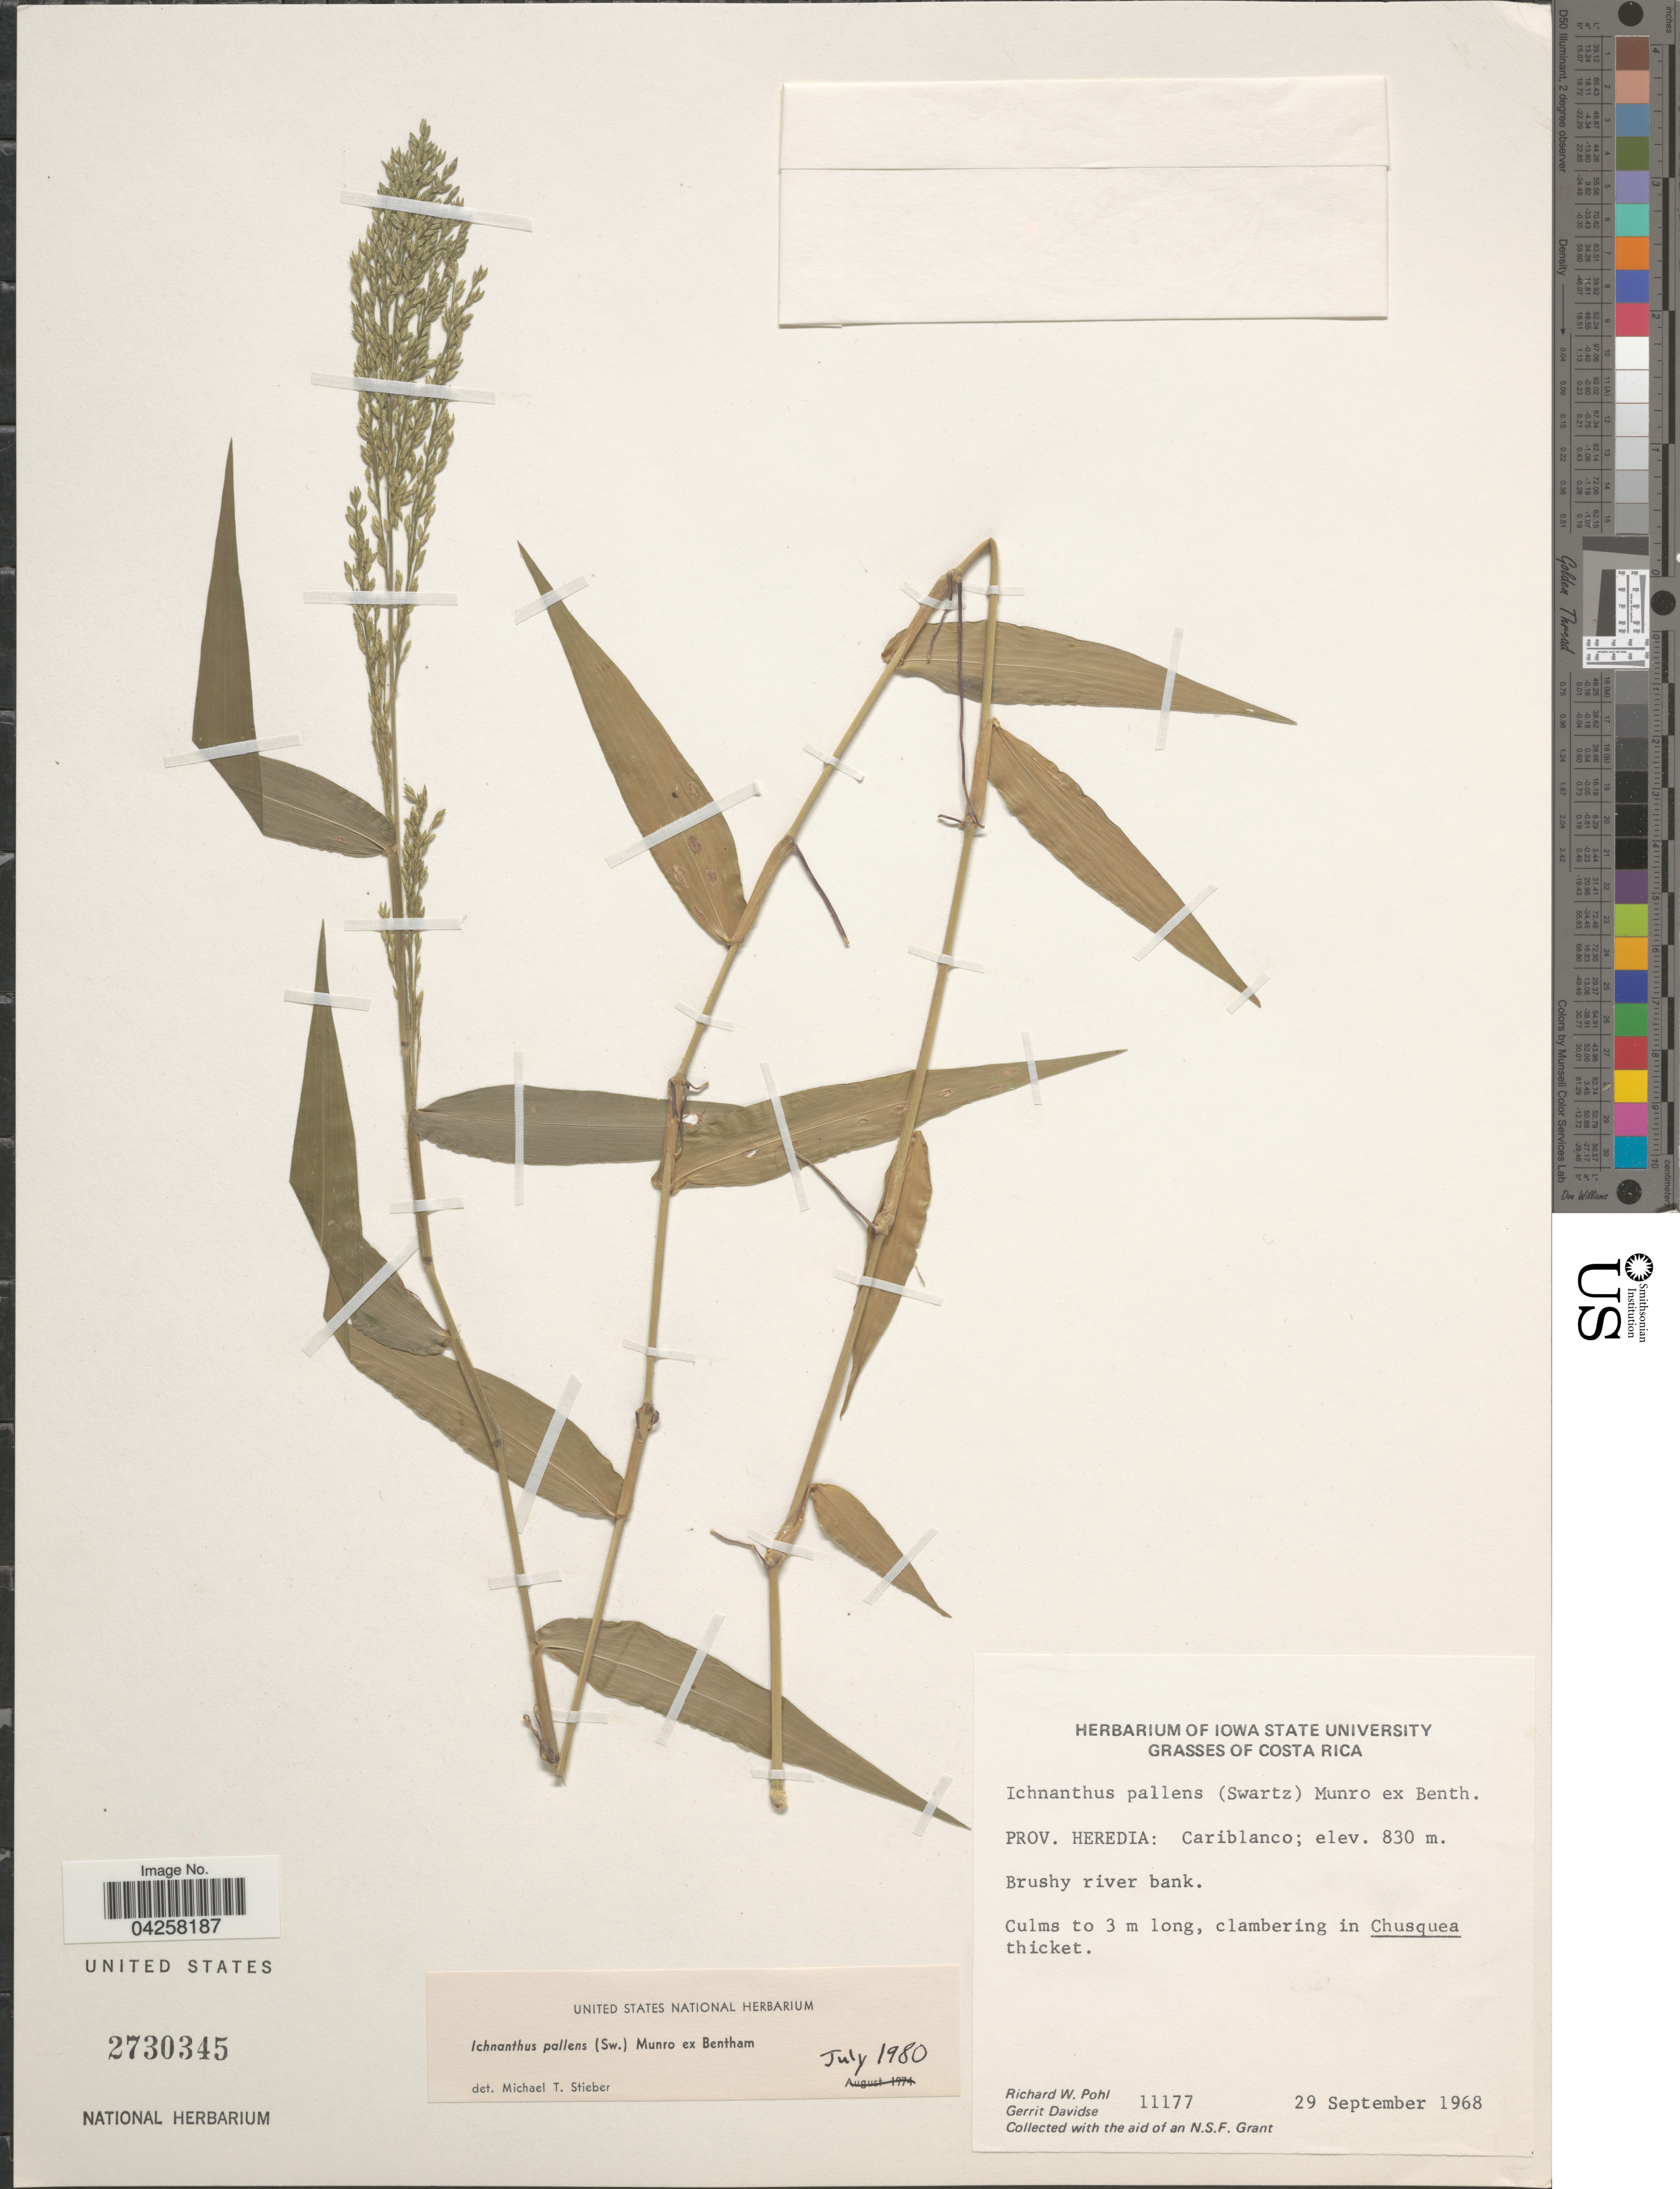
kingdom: Plantae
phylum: Tracheophyta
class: Liliopsida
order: Poales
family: Poaceae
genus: Ichnanthus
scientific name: Ichnanthus pallens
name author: (Sw.) Munro ex Benth.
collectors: R. W. Pohl & G. Davidse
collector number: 11177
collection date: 1968-09-29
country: Costa Rica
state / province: Heredia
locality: Cariblanco.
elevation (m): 830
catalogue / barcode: US 2730345